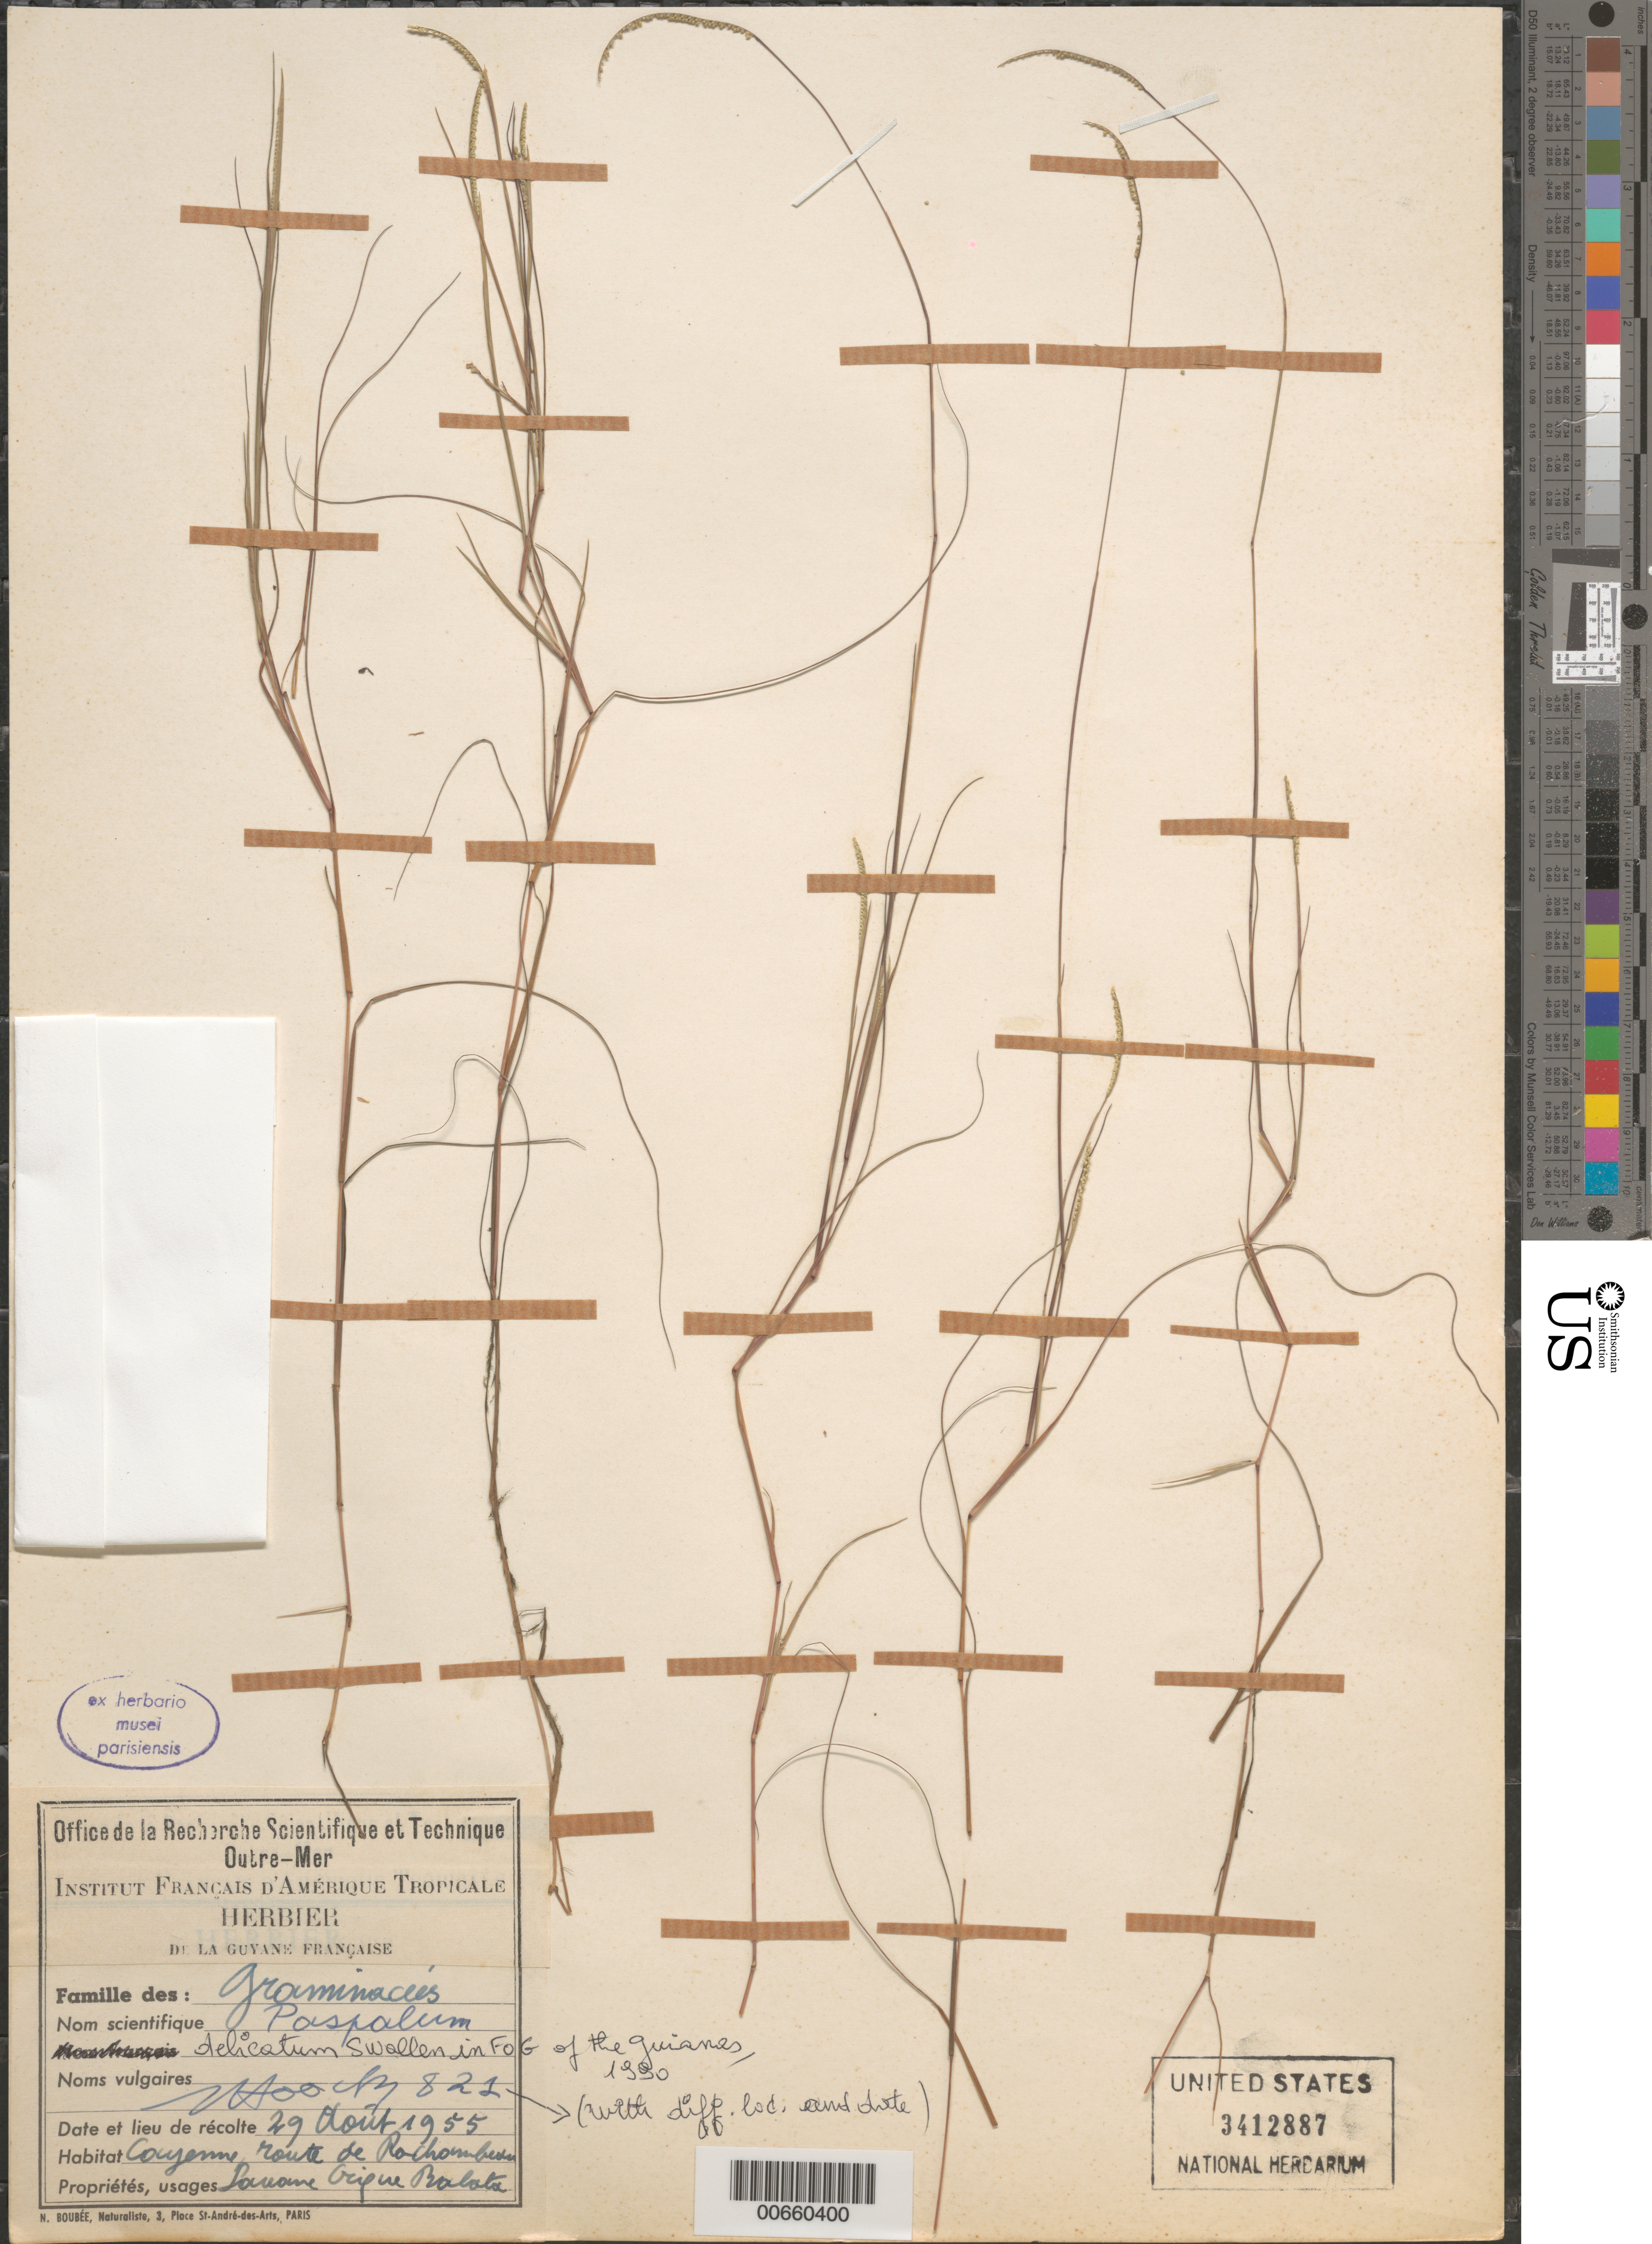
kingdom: Plantae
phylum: Tracheophyta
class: Liliopsida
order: Poales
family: Poaceae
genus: Paspalum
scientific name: Paspalum delicatum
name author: Swallen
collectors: J. Hoock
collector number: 821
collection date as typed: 29-Aug-55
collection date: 1955-08-29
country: French Guiana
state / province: Cayenne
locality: Cayenne, Route de Rochambeau, Savane Crique Balata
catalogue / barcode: US 3412887